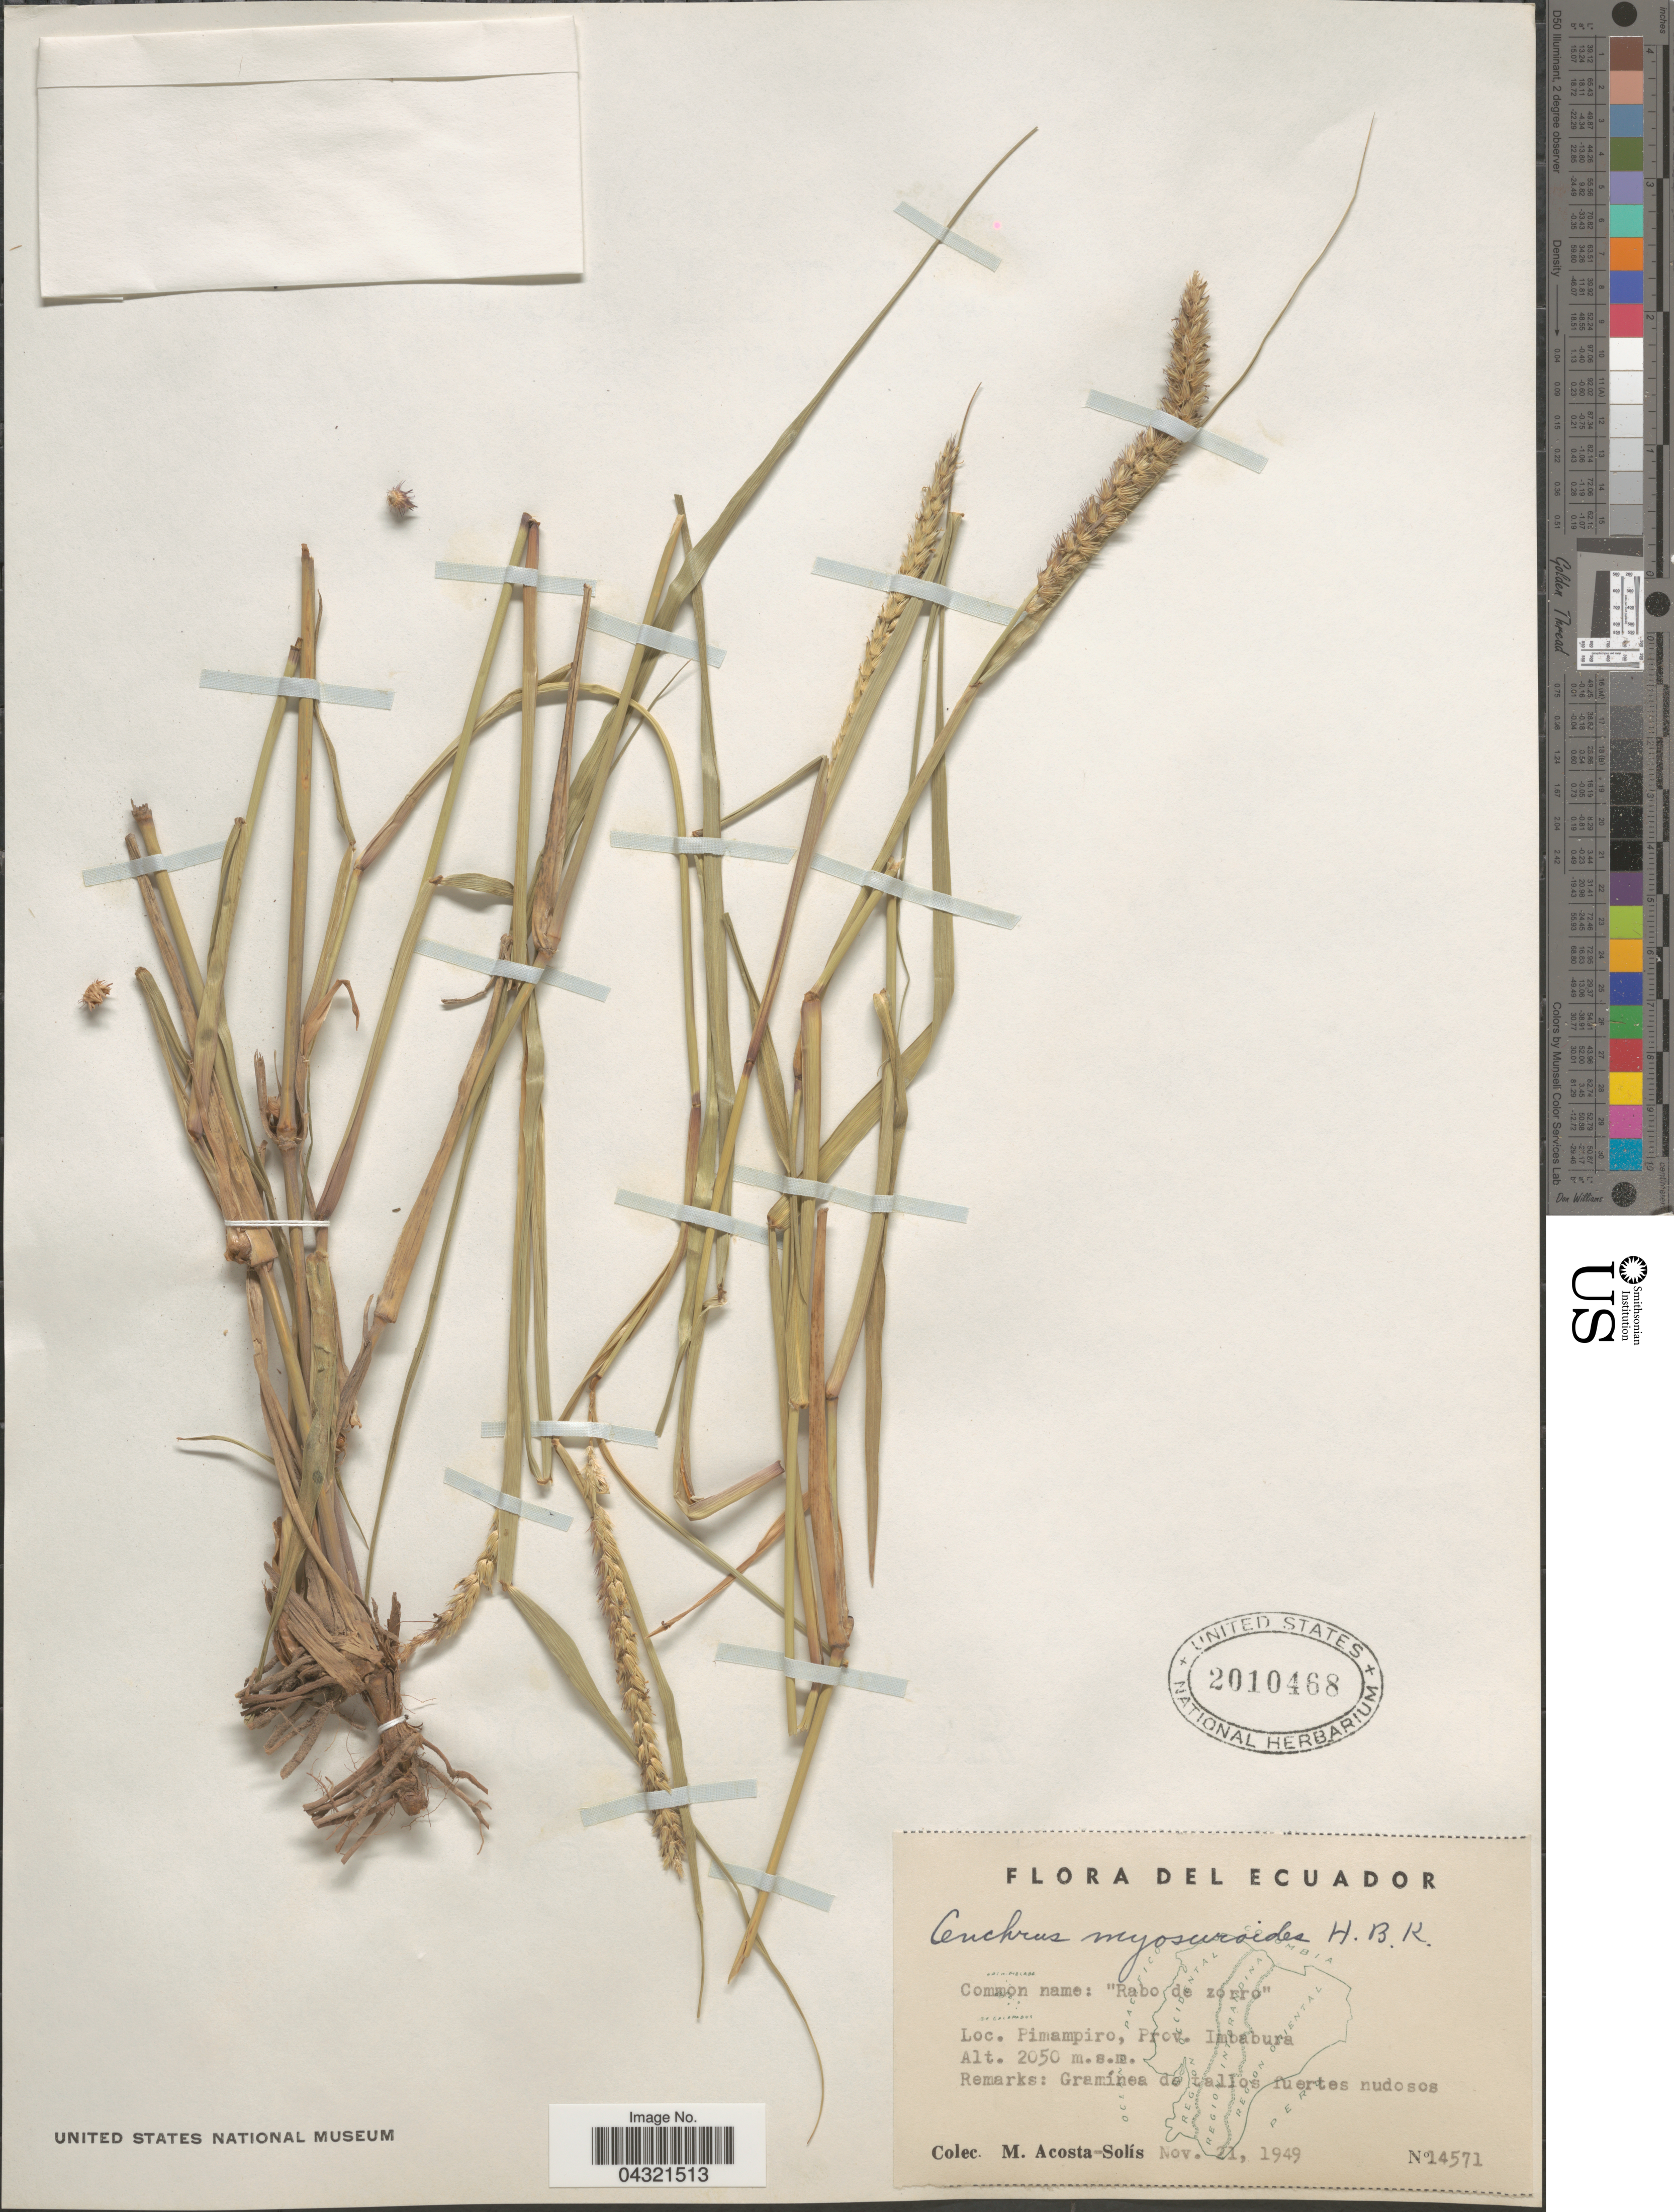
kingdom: Plantae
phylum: Tracheophyta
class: Liliopsida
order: Poales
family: Poaceae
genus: Cenchrus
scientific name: Cenchrus myosuroides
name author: Kunth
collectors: M. Acosta Solis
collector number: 14571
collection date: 1949-11-21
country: Ecuador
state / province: Imbabura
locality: Pimampiro.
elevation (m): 2050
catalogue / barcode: US 2010468